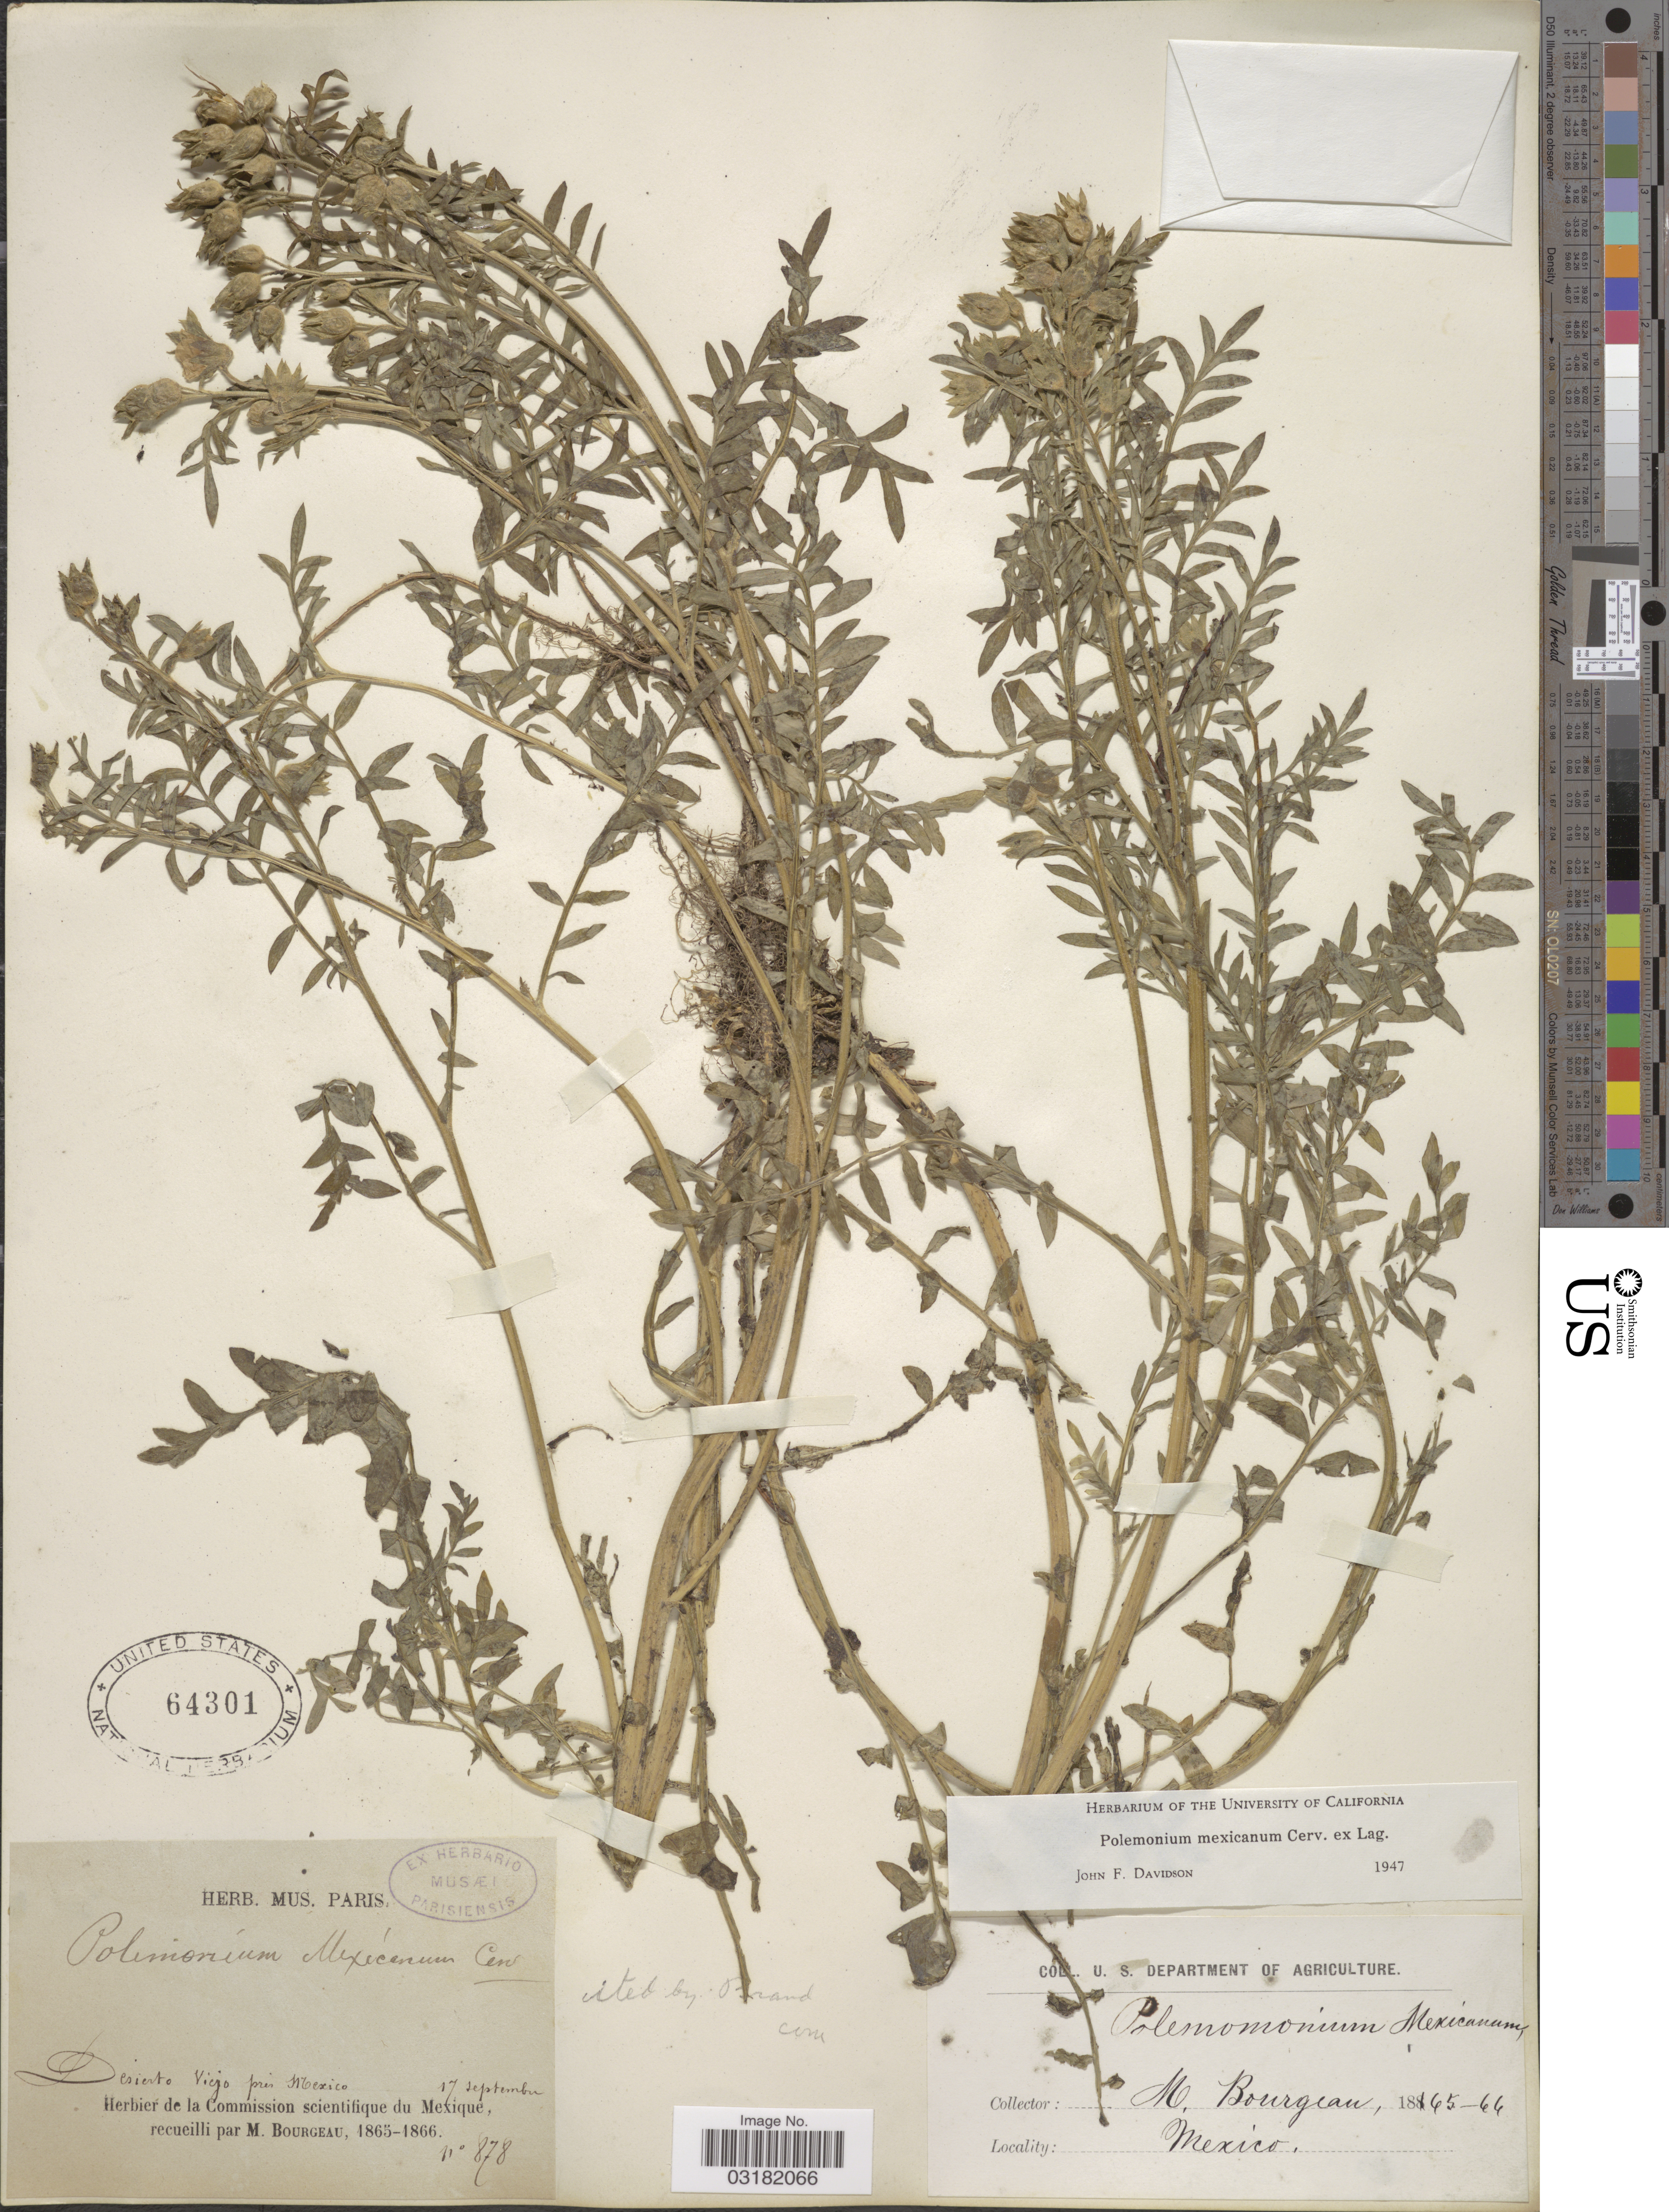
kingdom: Plantae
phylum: Tracheophyta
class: Magnoliopsida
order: Ericales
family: Polemoniaceae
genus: Polemonium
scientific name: Polemonium pauciflorum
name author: S. Watson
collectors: M. Bourgeau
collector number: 878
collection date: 1865-09-17/1866-09-17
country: Mexico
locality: Desierto Viejo pres Mexico.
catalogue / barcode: US 64301